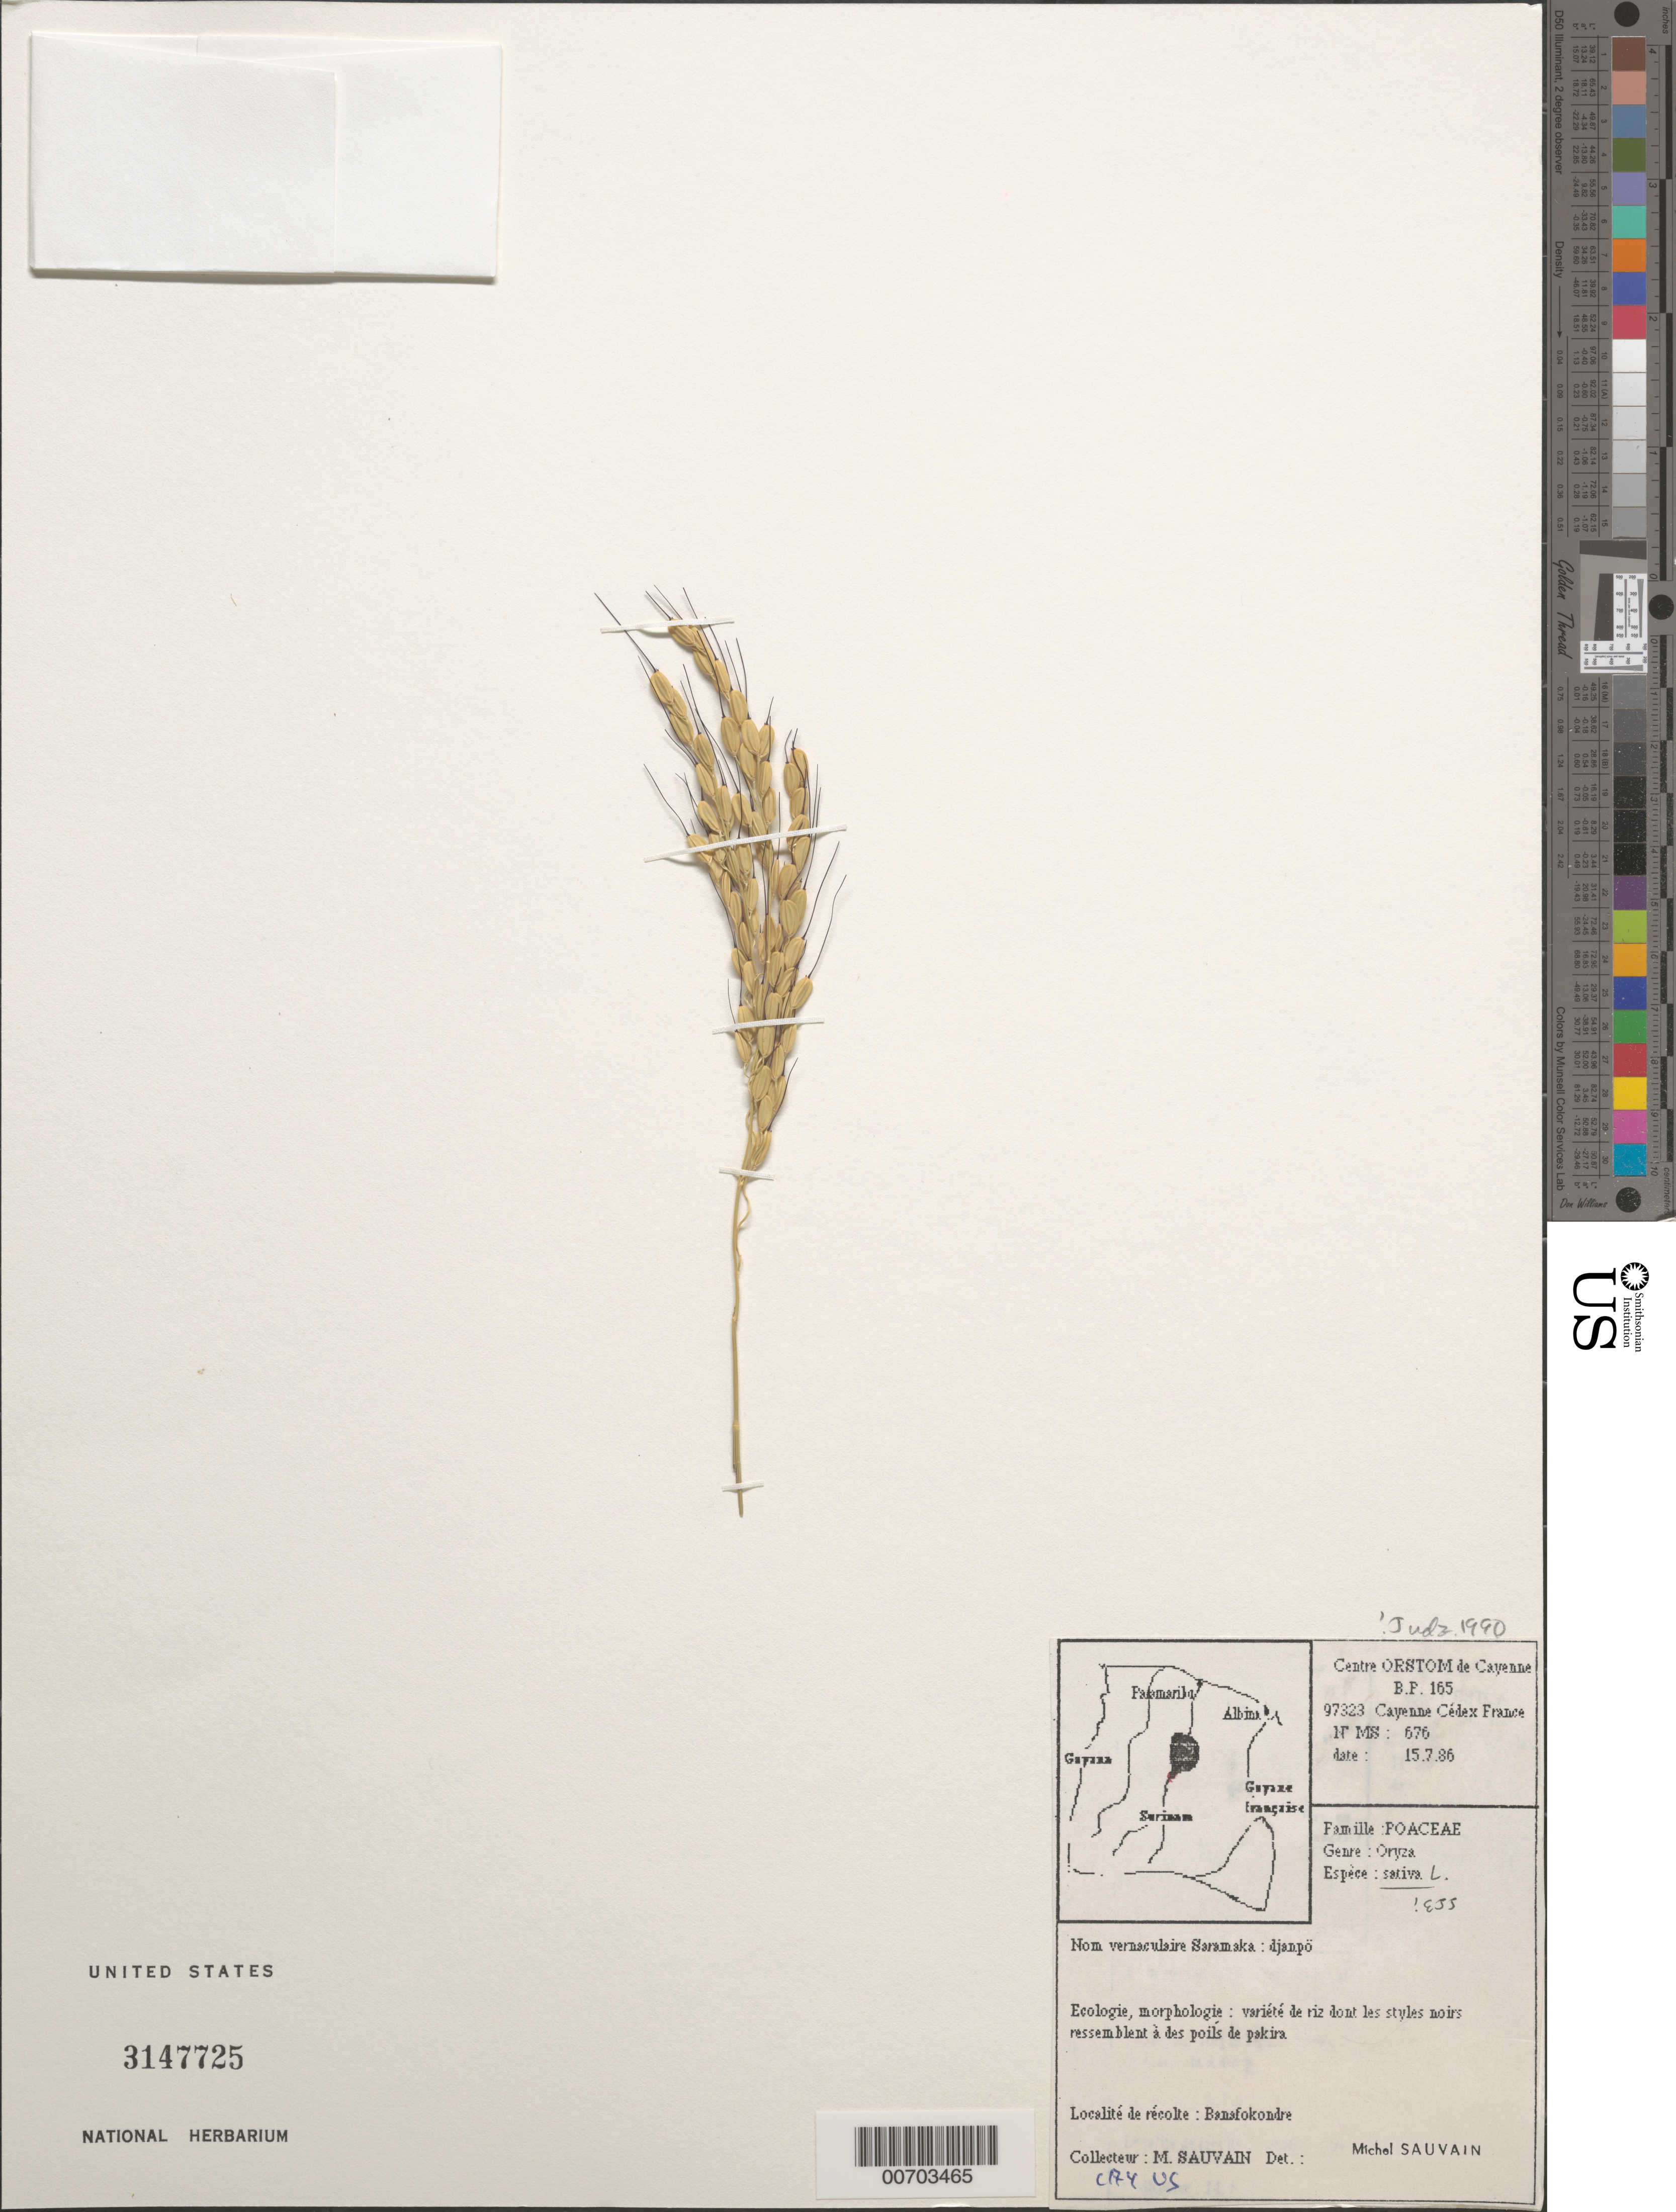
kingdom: Plantae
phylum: Tracheophyta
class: Liliopsida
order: Poales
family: Poaceae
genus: Oryza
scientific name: Oryza sativa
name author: L.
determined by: Judziewicz, E. J.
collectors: M. Sauvain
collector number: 676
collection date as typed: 15-Jul-86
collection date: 1986-07-15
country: Suriname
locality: Banafokondre, SURINAMEe R.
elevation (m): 200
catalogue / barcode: US 3147725